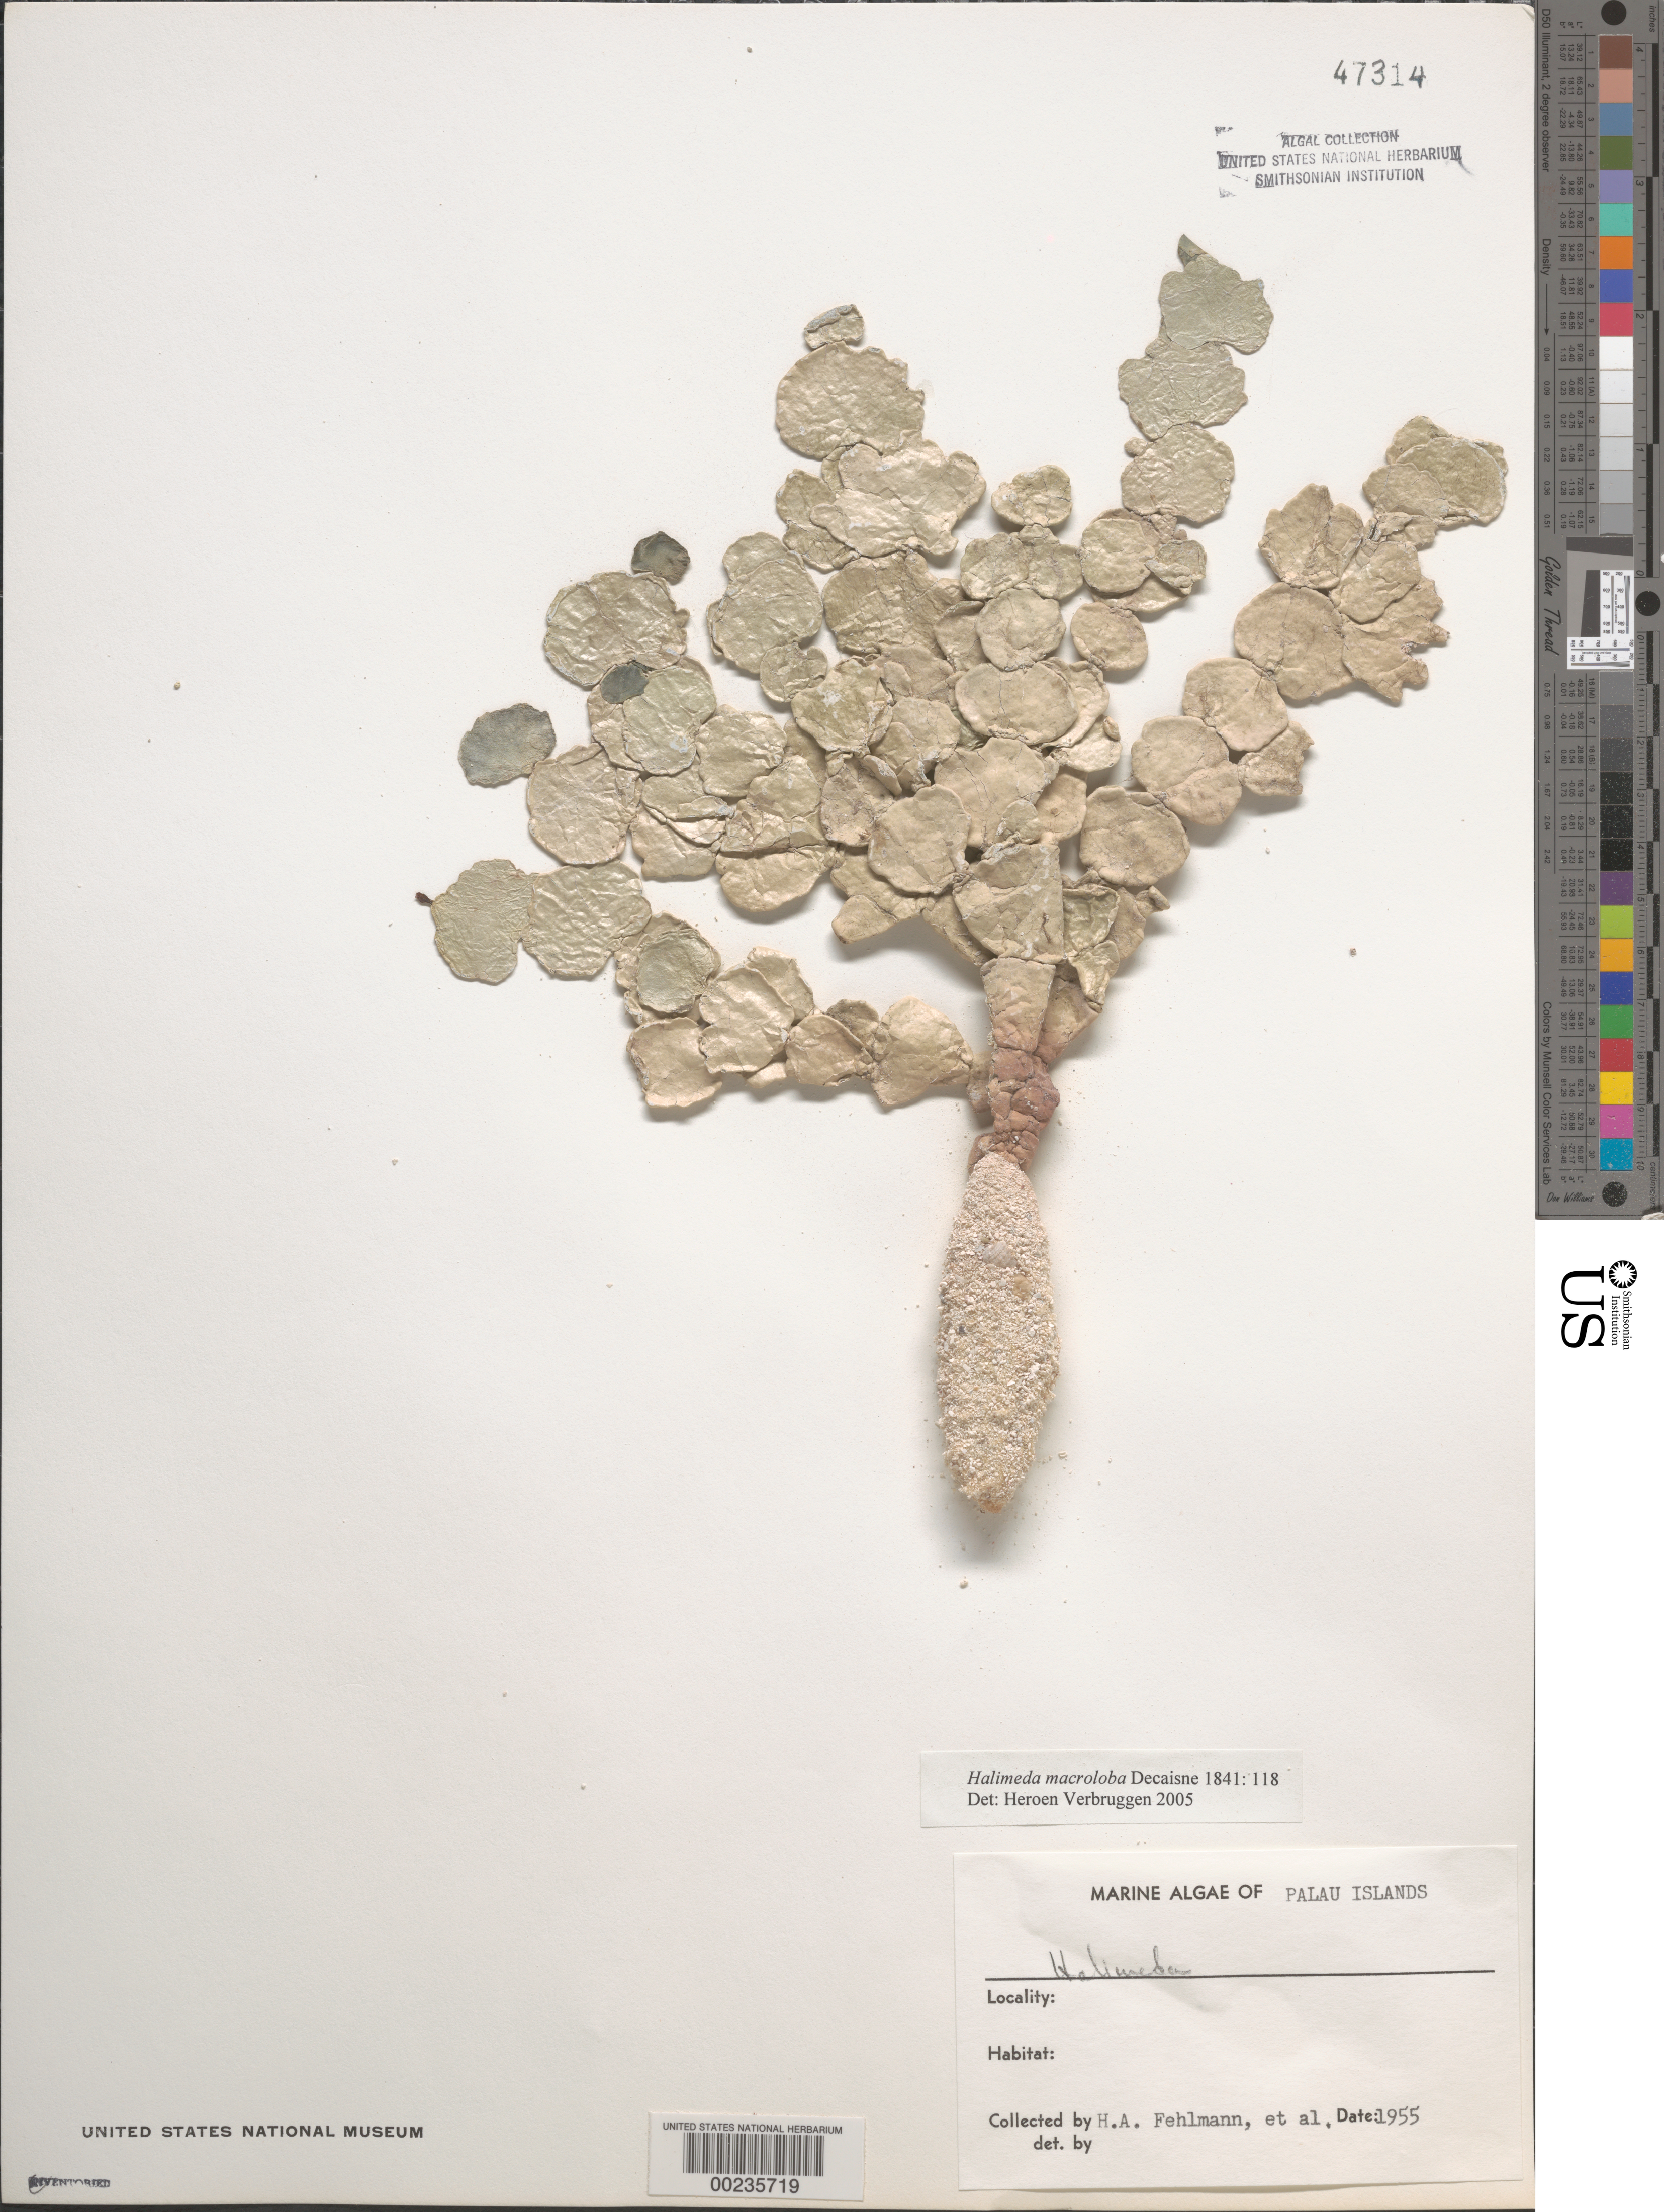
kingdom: Plantae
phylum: Chlorophyta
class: Ulvophyceae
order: Bryopsidales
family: Halimedaceae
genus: Halimeda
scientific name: Halimeda macroloba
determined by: Verbruggen, H.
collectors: H. Fehlmann et al.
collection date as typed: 1955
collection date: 1955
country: Palau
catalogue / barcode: US 47314